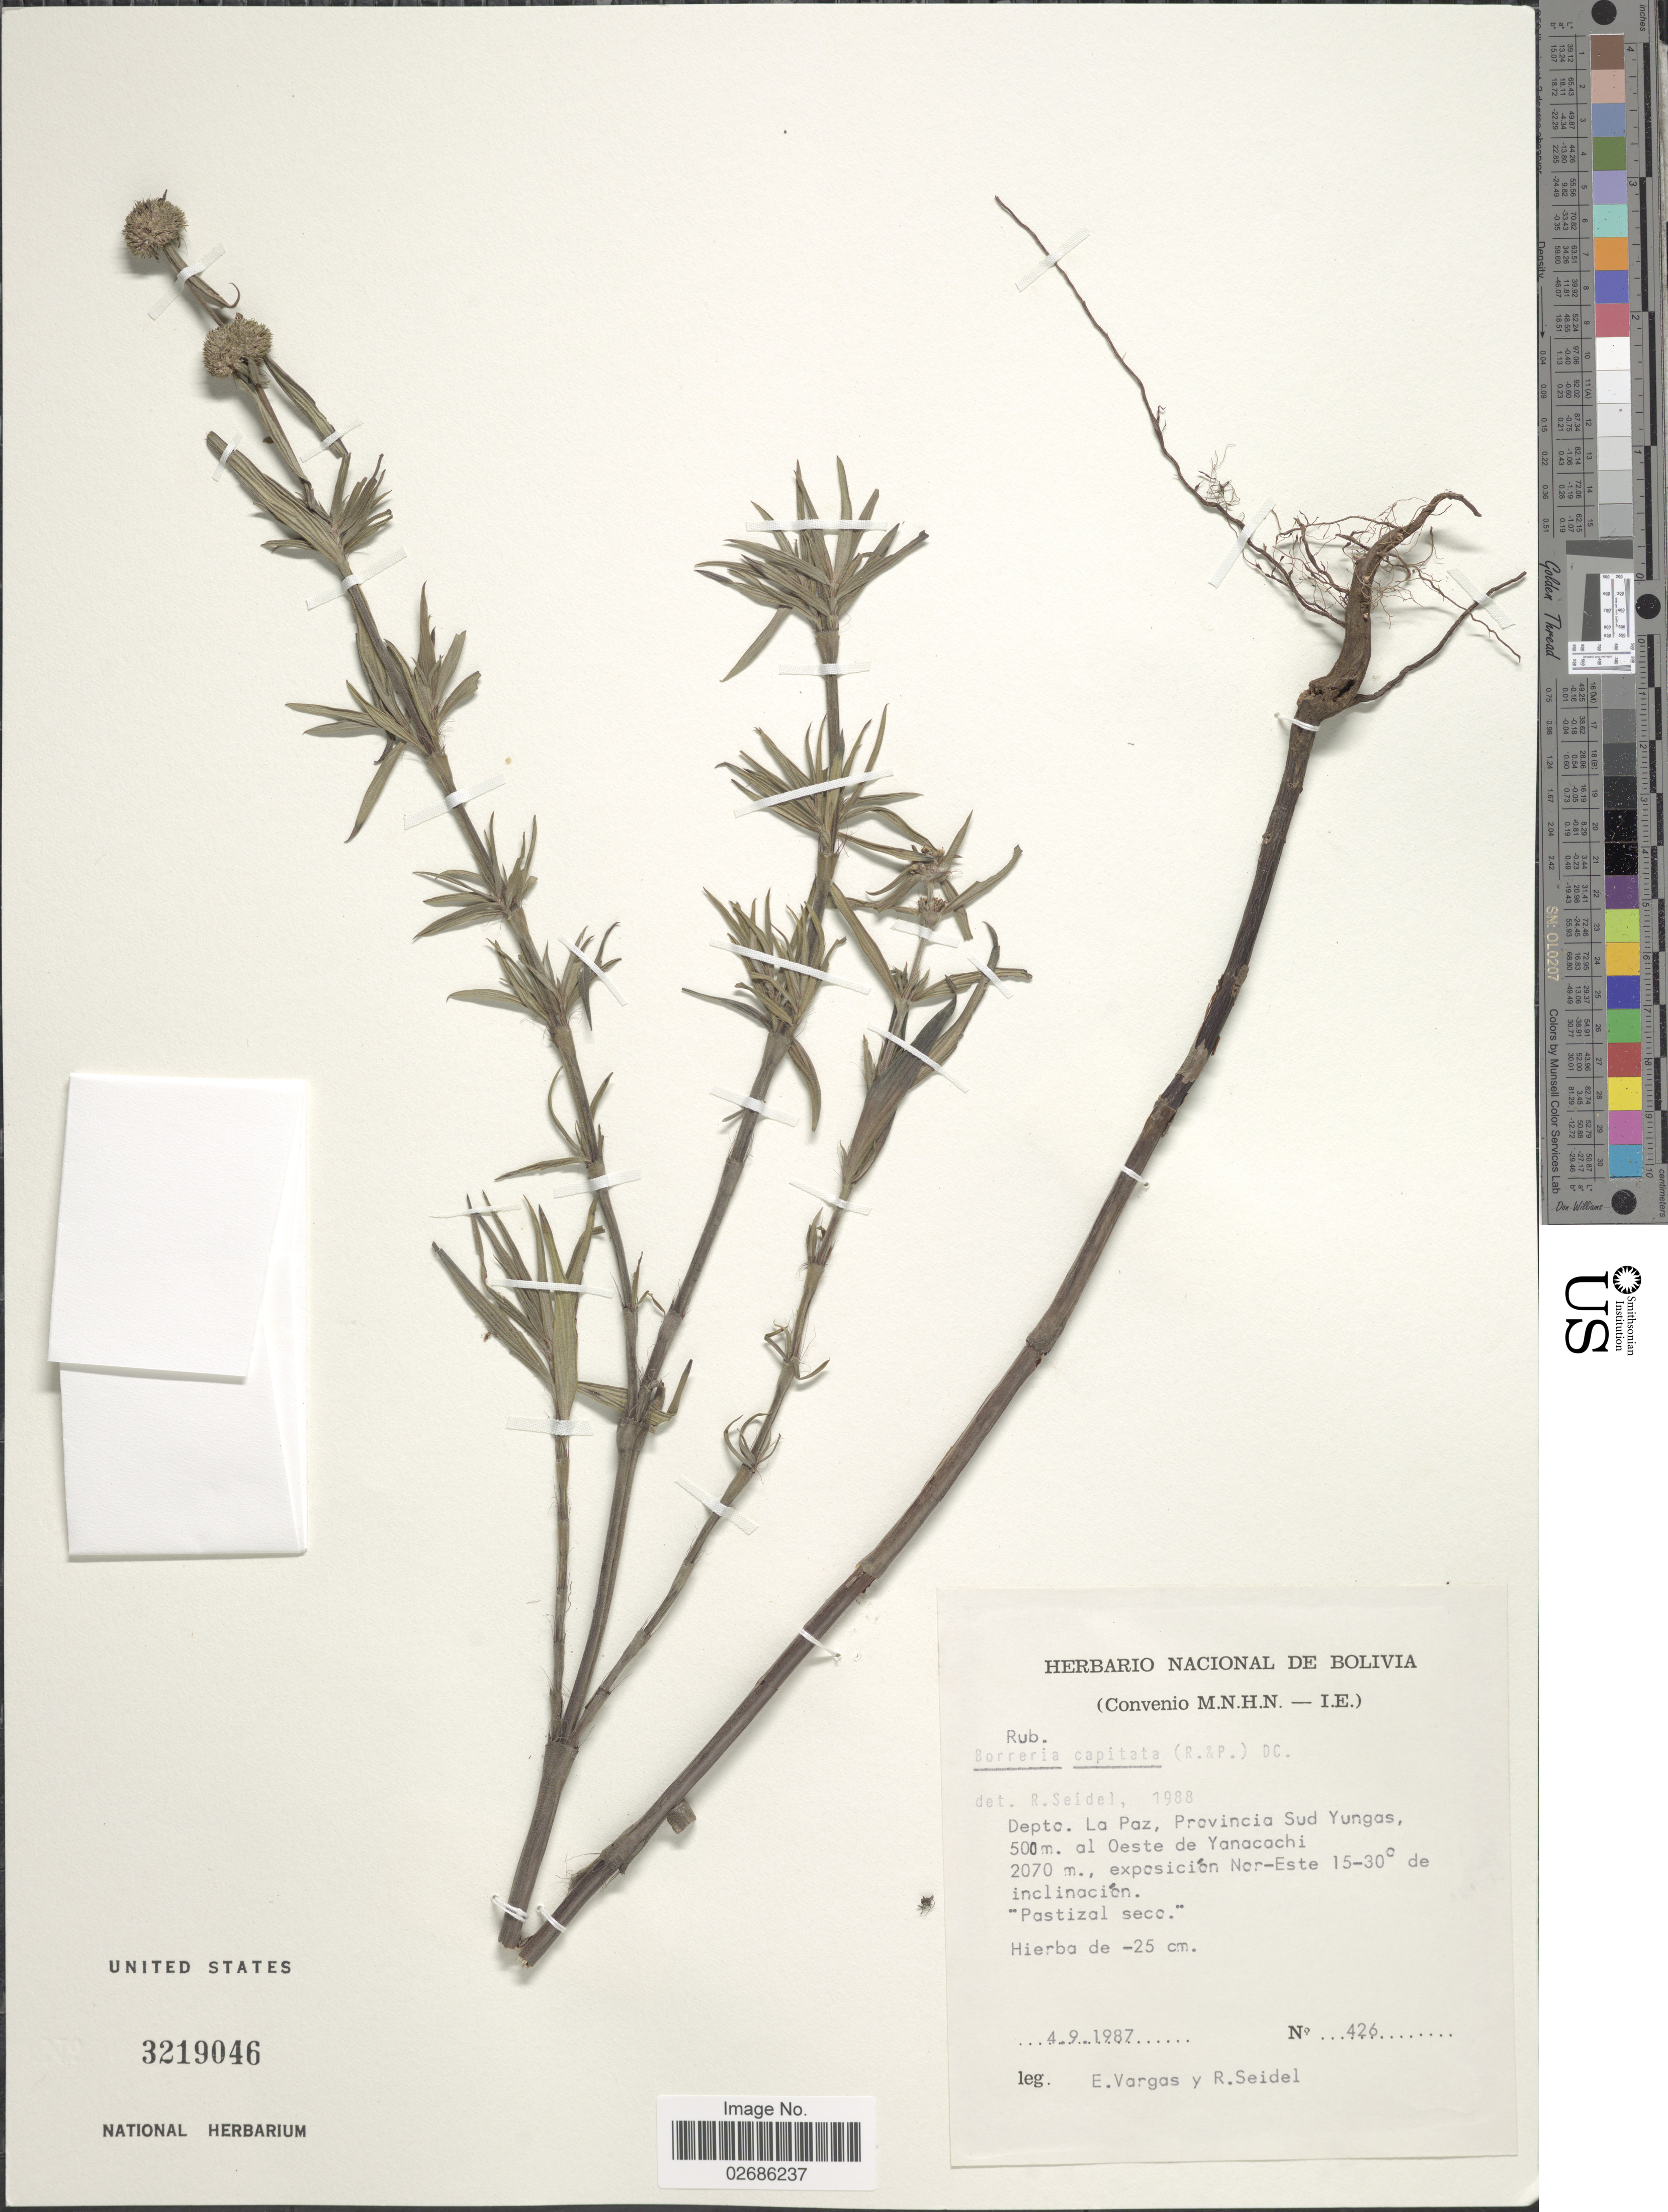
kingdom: Plantae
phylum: Tracheophyta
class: Magnoliopsida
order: Gentianales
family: Rubiaceae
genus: Borreria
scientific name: Borreria capitata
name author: (Ruiz & Pav.) DC.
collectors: E. Vargas & R. Seidel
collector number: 426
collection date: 1987-09-04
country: Bolivia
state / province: La Paz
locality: Depto. La Paz, Provincia Sud Yungas, al Oeste de Yanacachi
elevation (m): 500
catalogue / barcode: US 3219046